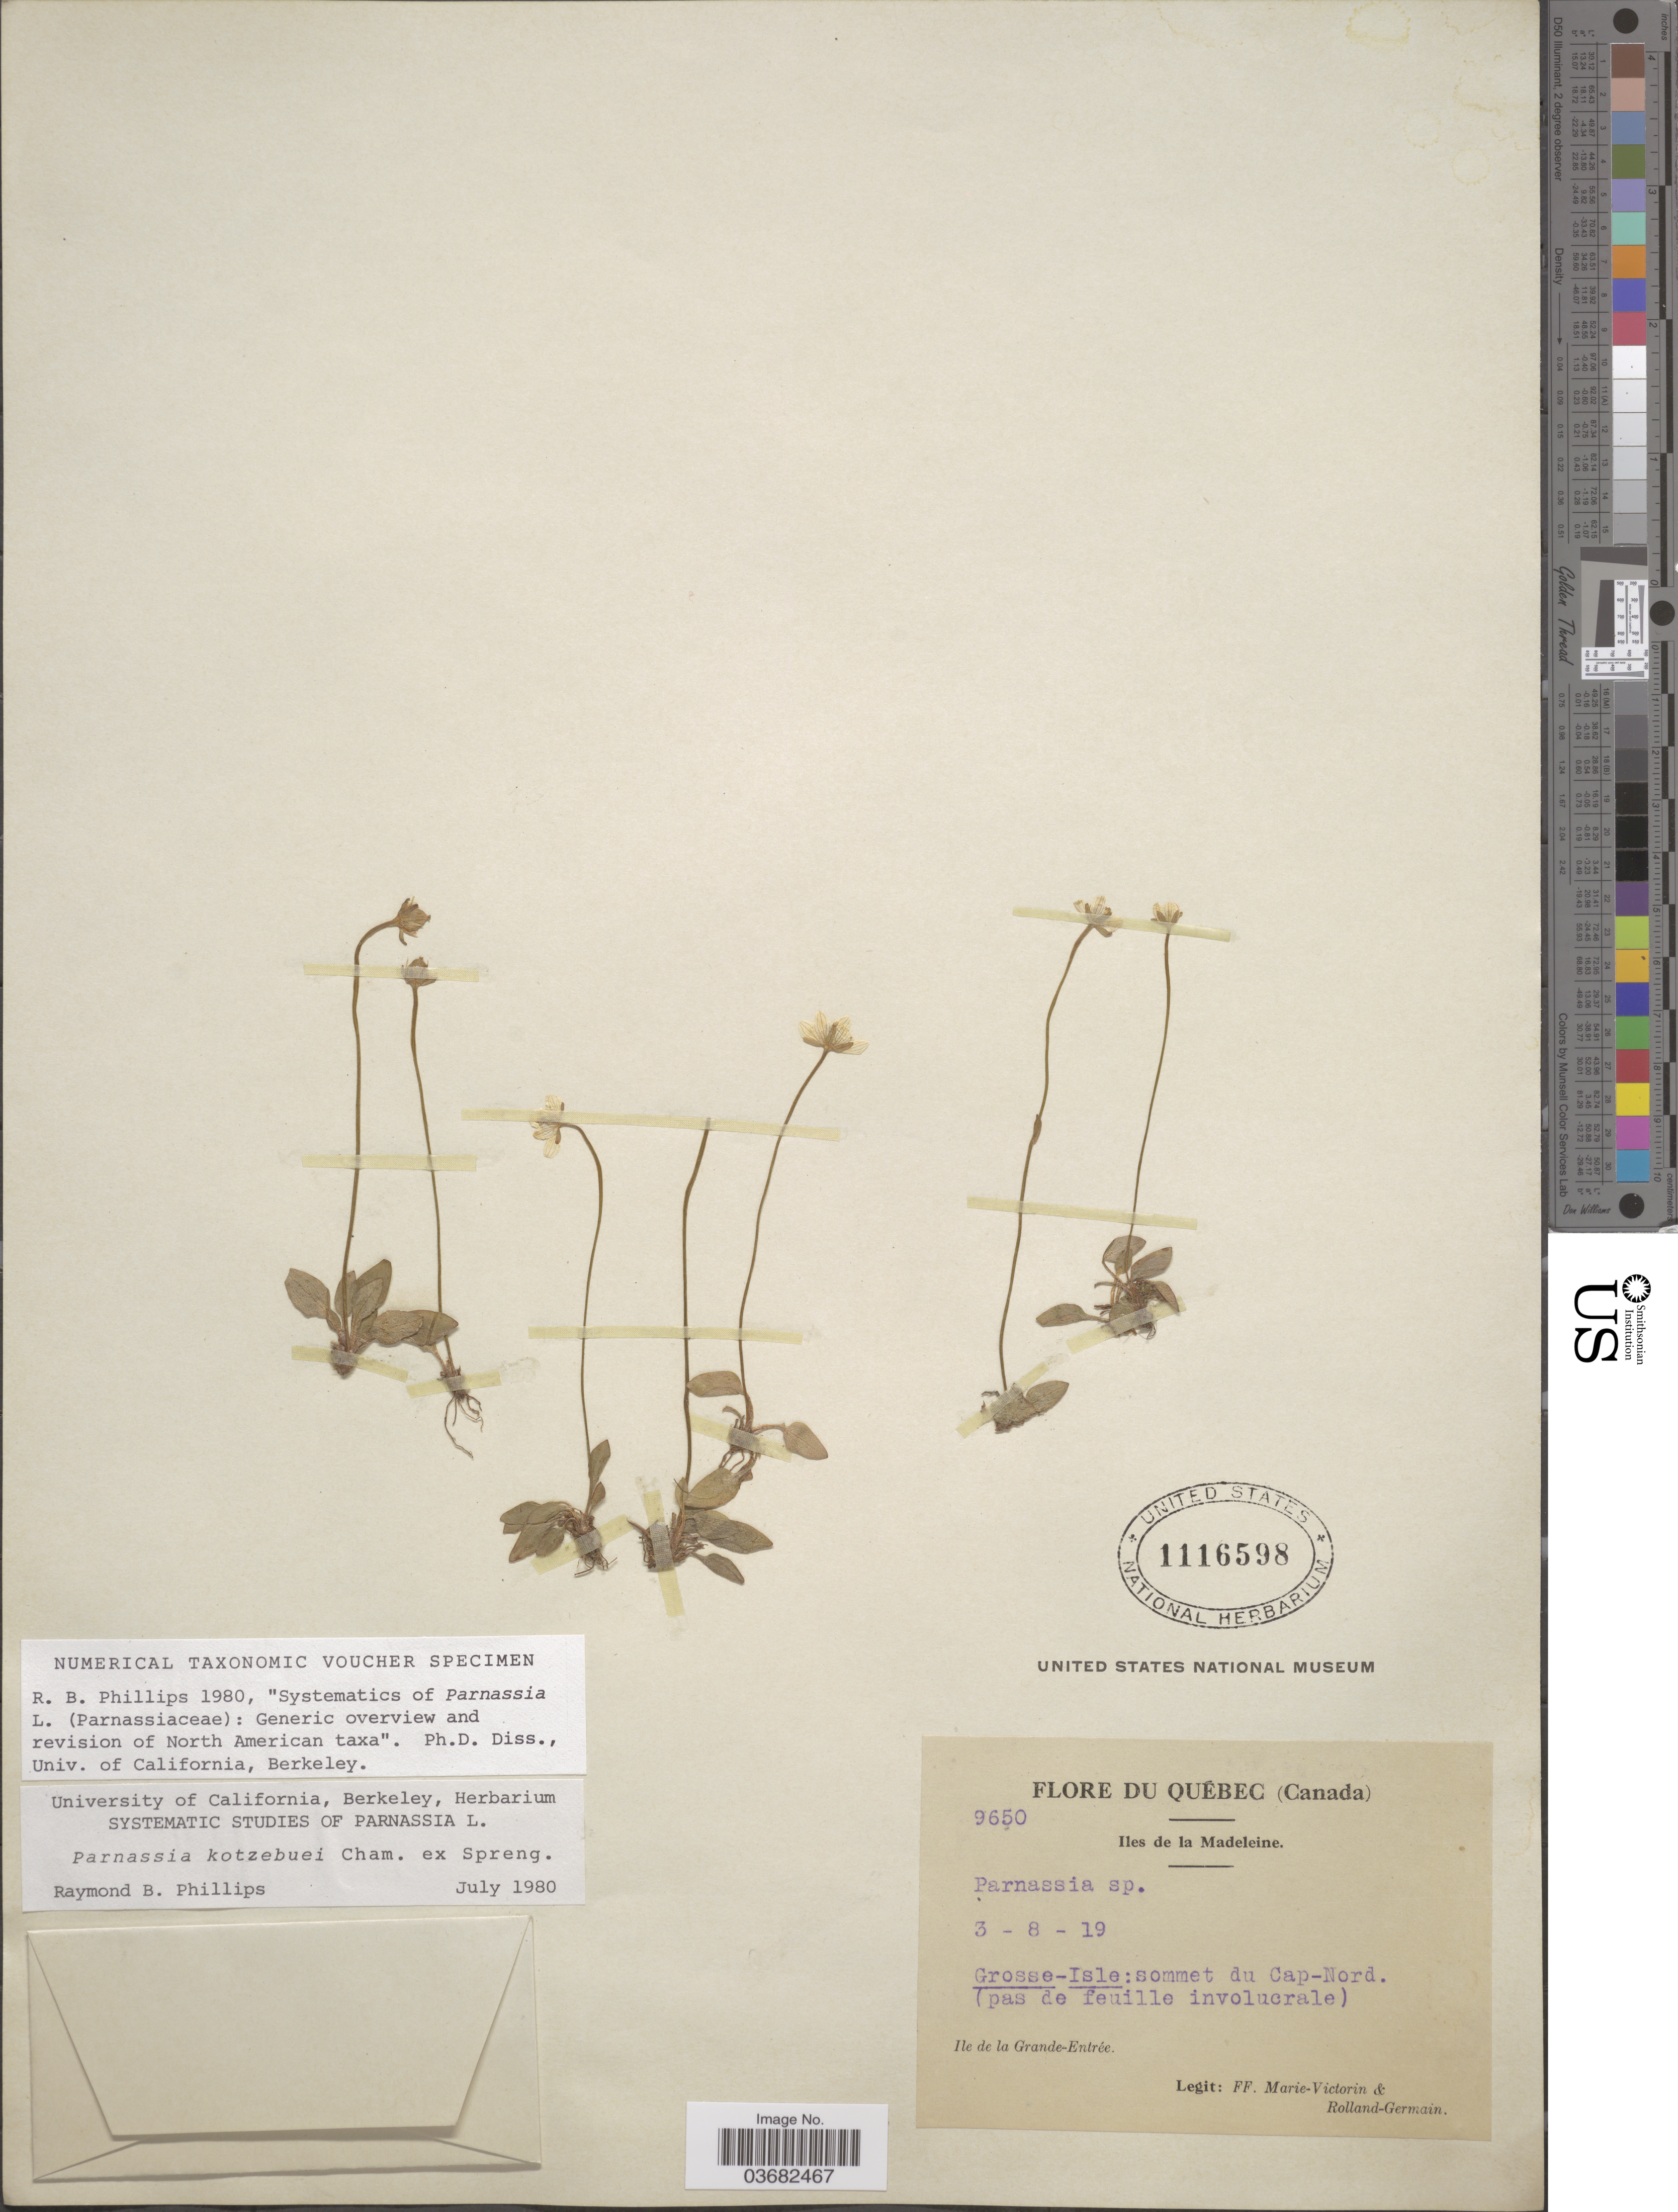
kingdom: Plantae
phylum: Tracheophyta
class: Magnoliopsida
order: Celastrales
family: Parnassiaceae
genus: Parnassia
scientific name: Parnassia kotzebuei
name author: Cham. ex Spreng.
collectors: F. Marie-Victorin & Rolland-Germain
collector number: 9650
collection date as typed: Transcribed d/m/y: 3/8/19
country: Canada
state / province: Quebec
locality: Iles de la Madeleine. Grosse-Isle: sommet du Cap-Nord. Ile de la Grande-Entrée.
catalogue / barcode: US 1116598